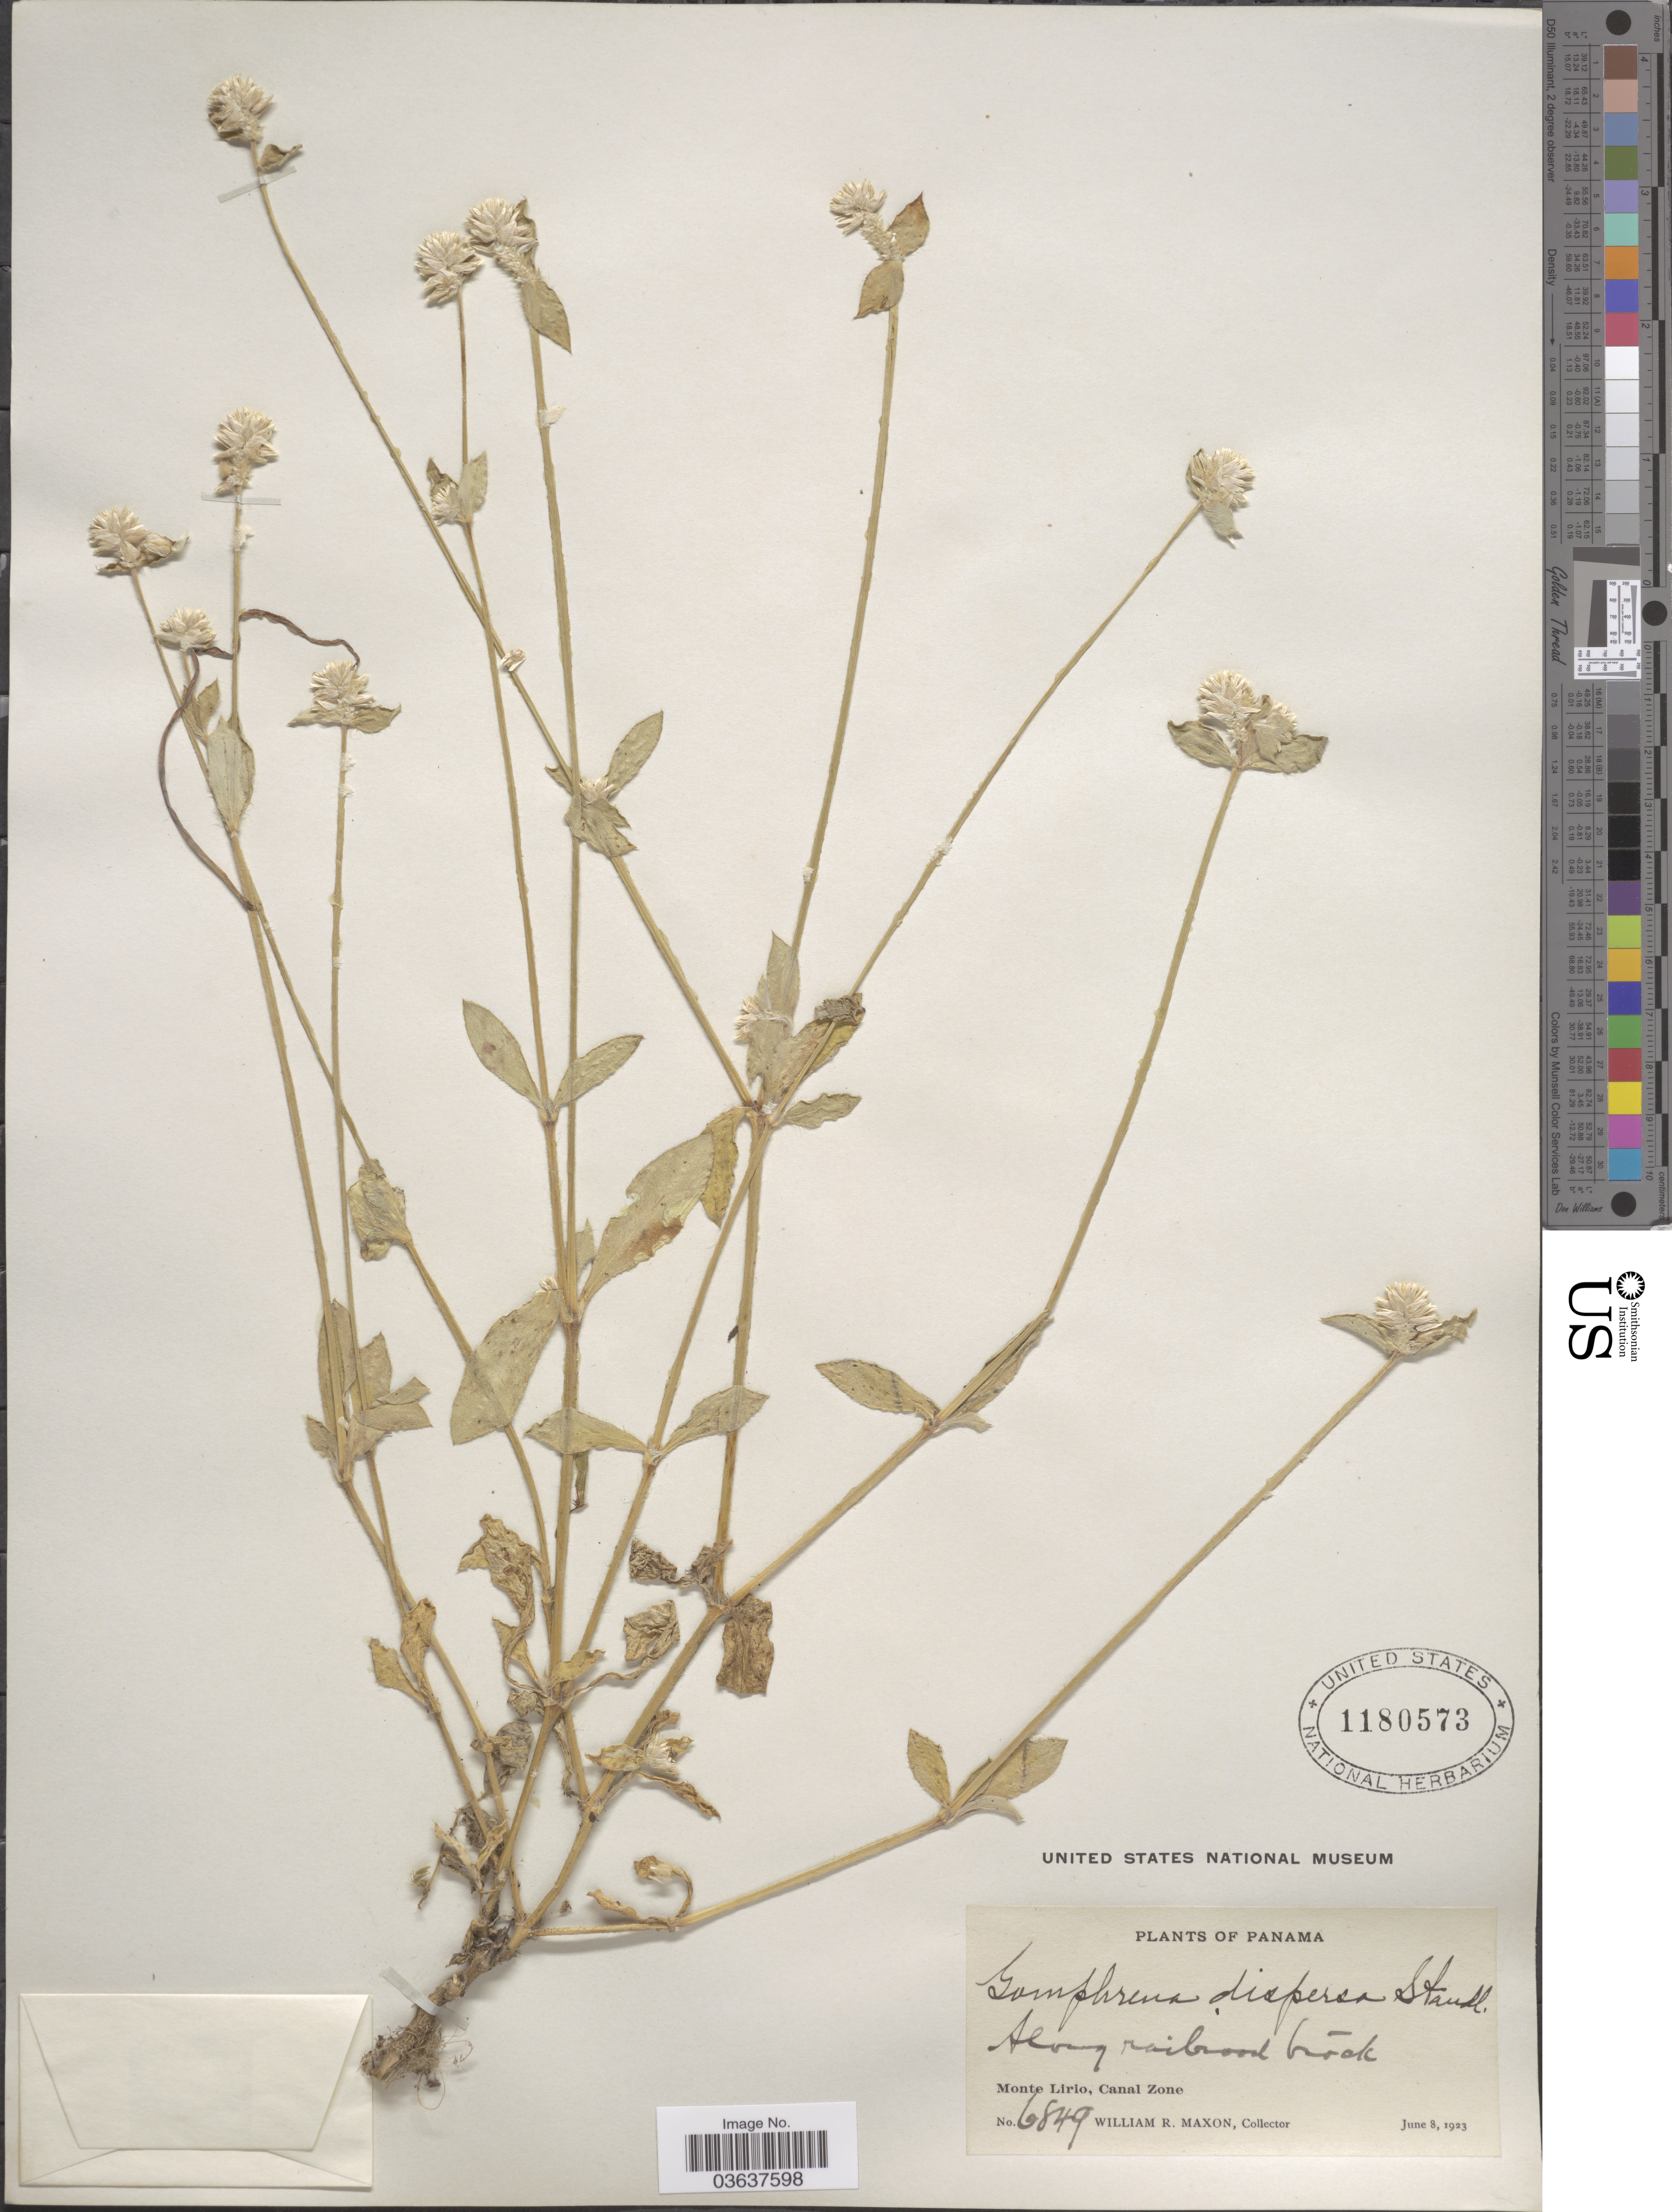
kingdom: Plantae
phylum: Tracheophyta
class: Magnoliopsida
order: Caryophyllales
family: Amaranthaceae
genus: Gomphrena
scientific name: Gomphrena dispersa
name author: Standl.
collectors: W. R. Maxon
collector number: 6849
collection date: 1923-06-08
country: Panama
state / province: Colón / Panamá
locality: Monte Lirio, Canal Zone.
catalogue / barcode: US 1180573